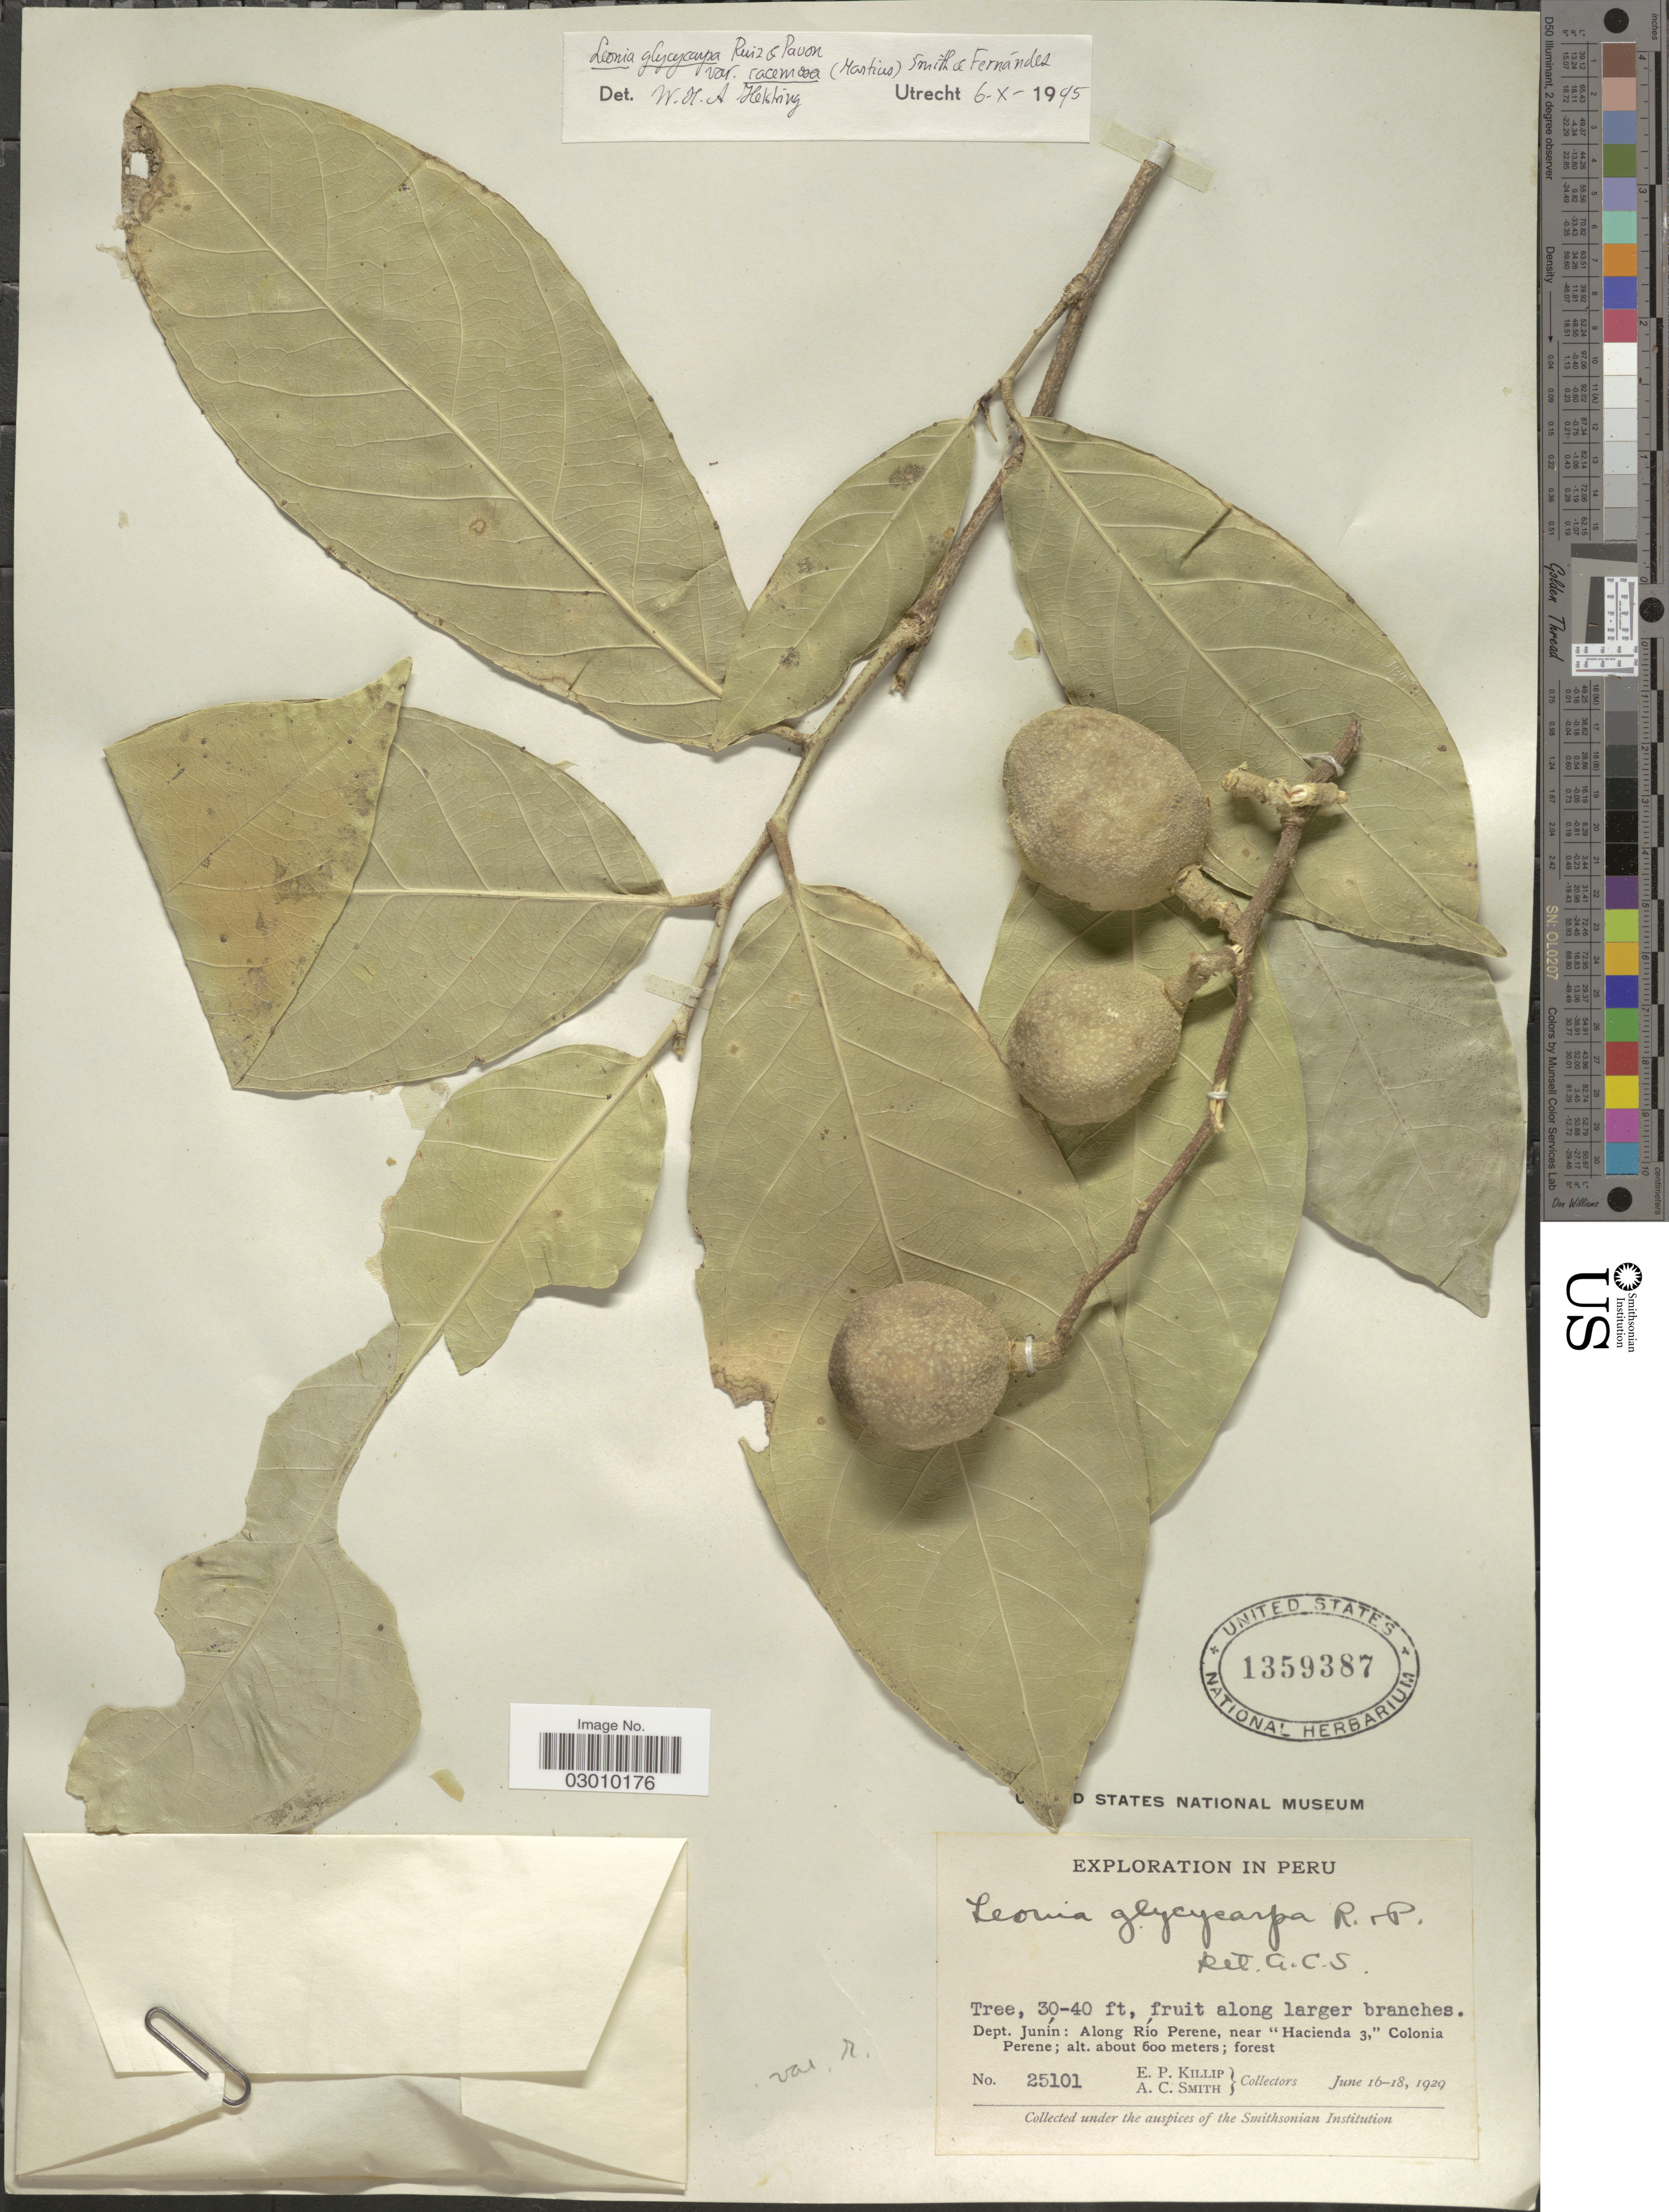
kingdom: Plantae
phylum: Tracheophyta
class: Magnoliopsida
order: Malpighiales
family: Violaceae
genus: Leonia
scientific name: Leonia glycycarpa var. racemosa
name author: (Mart.) L.B. Sm. & A. Fernández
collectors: E. P. Killip & A. C. Smith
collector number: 25101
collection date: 1929-06-16/1929-06-18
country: Peru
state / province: Junín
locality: Dept. Junín: Along Río Perene, near "Hacienda 3," Colonia Perene.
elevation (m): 600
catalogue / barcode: US 1359387